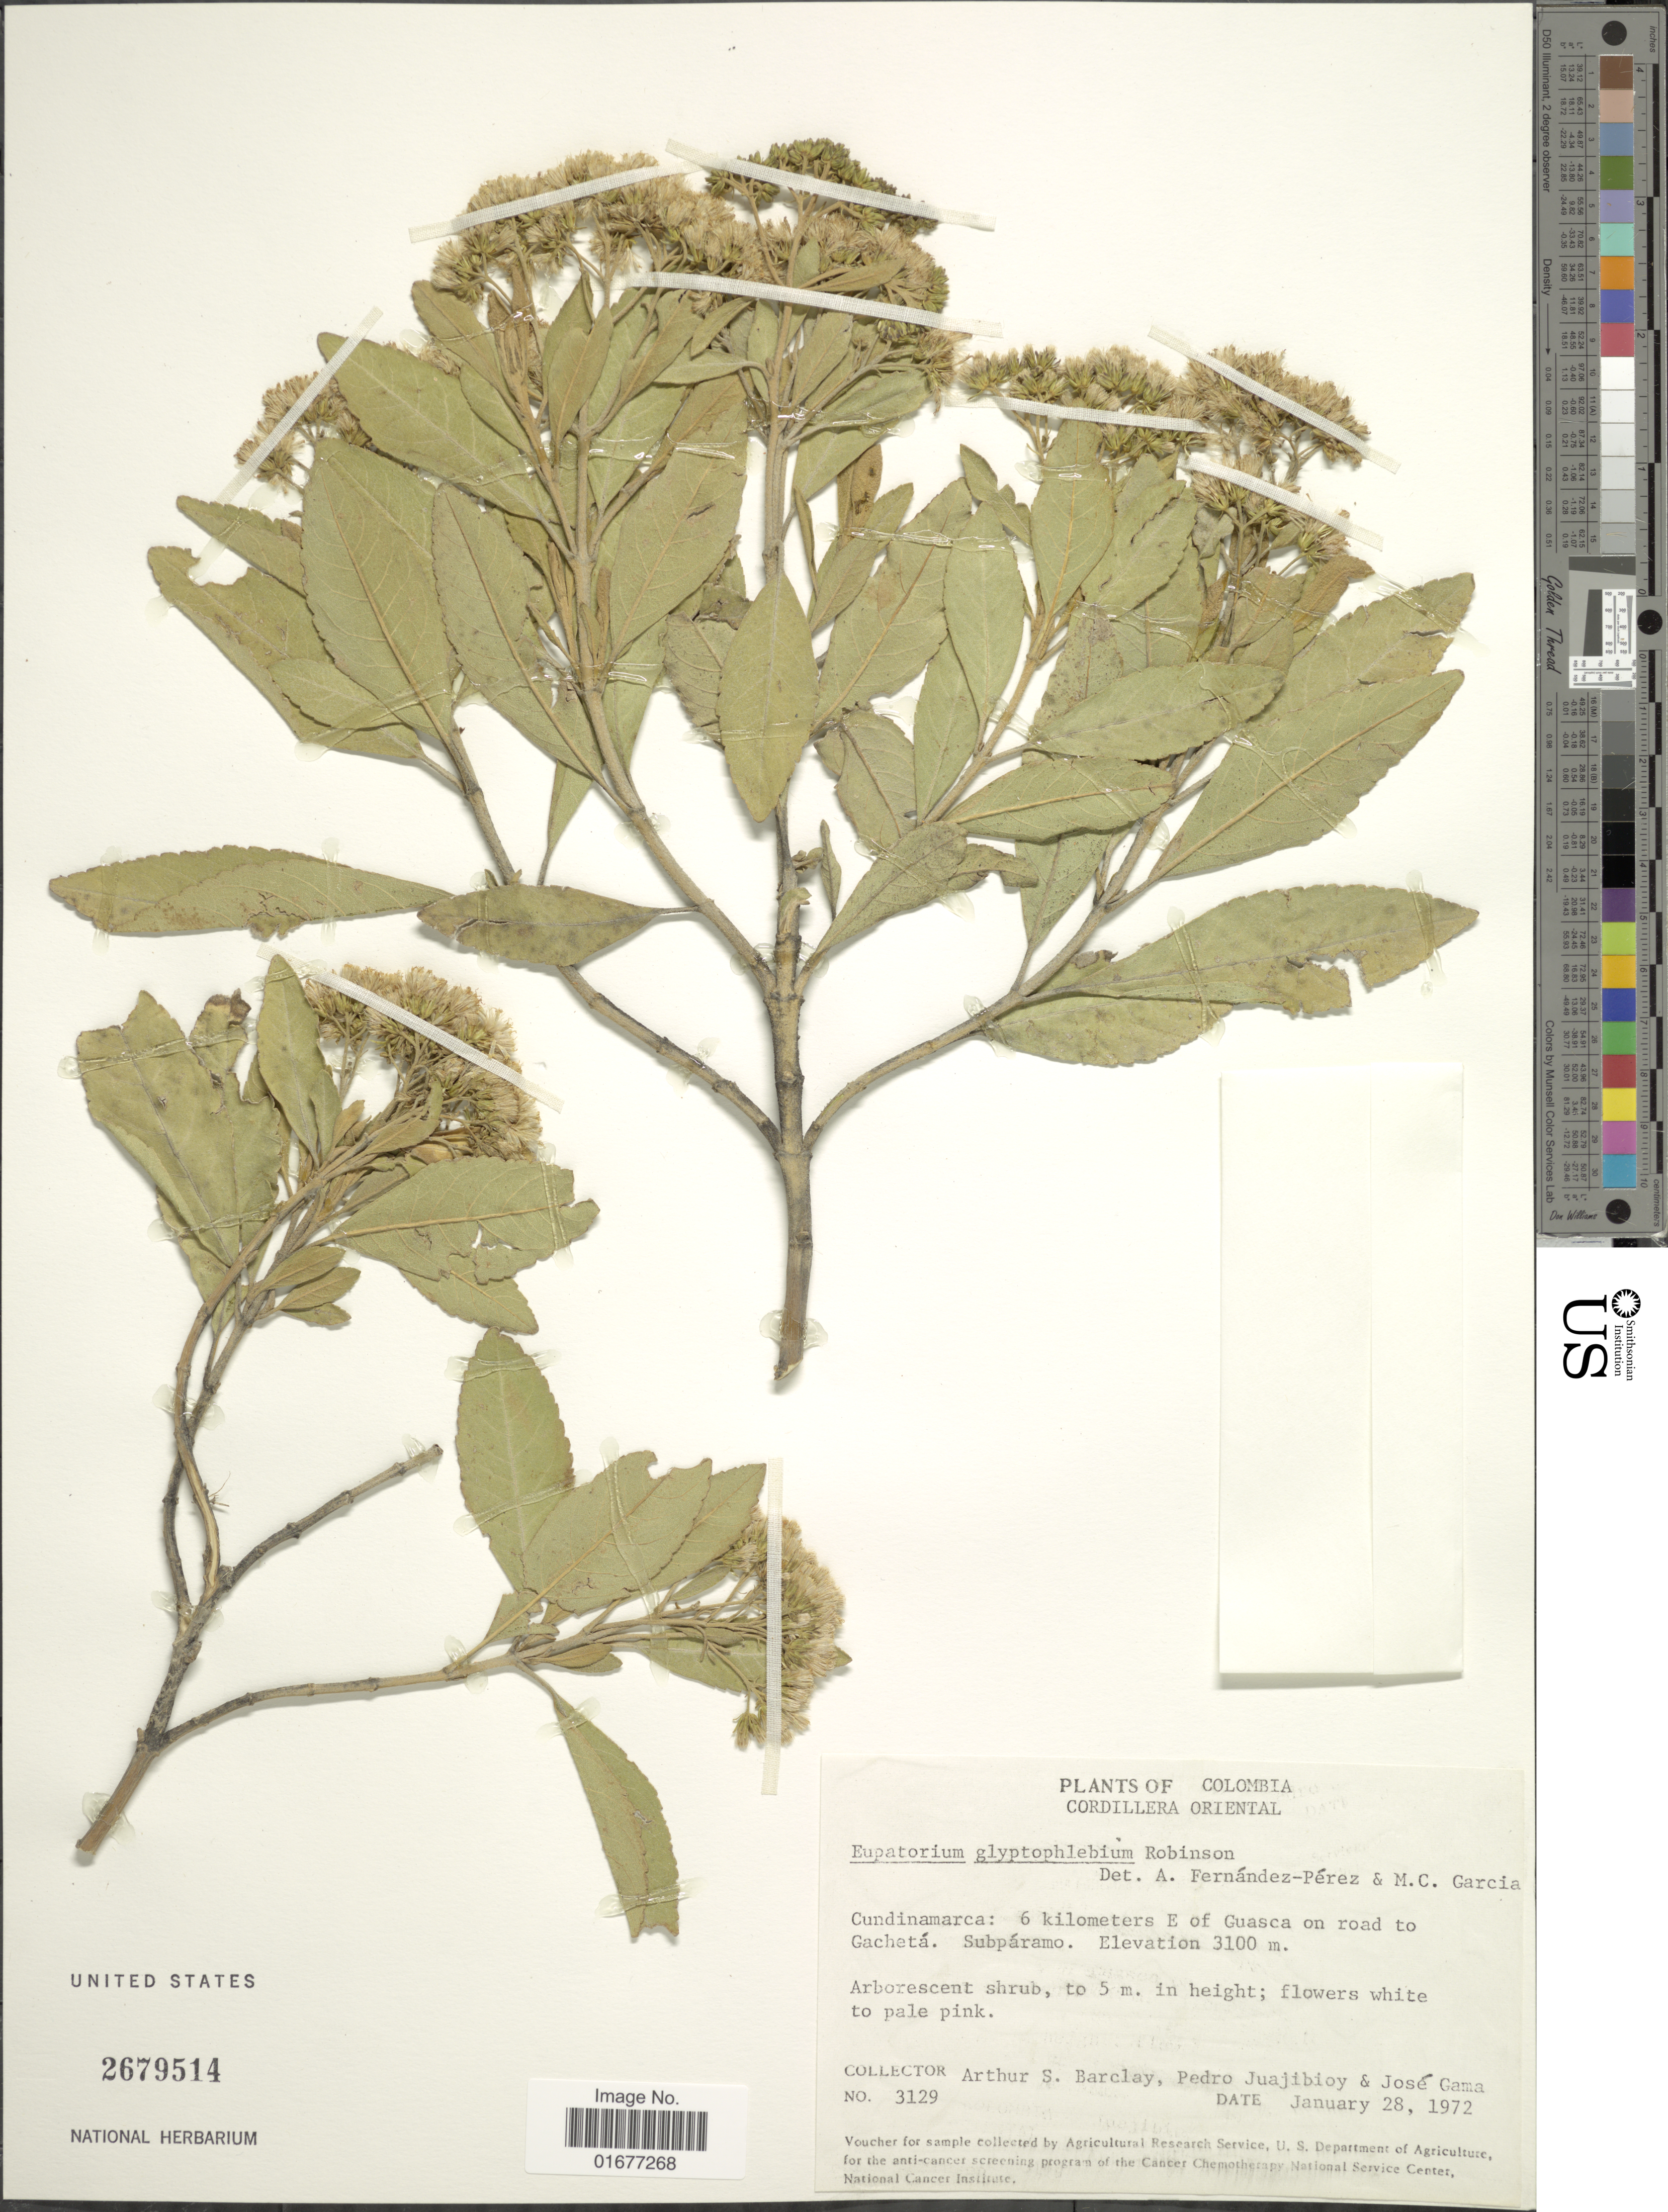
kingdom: Plantae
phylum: Tracheophyta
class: Magnoliopsida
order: Asterales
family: Asteraceae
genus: Ageratina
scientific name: Ageratina boyacensis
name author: R.M. King & H. Rob.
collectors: A. S. Barclay, P. Juajibioy & J. Agama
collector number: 3129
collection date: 1972-01-28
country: Colombia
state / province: Cundinamarca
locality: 6 kilometers E of Guasca on road to Gacheta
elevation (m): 3100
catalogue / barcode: US 2679514